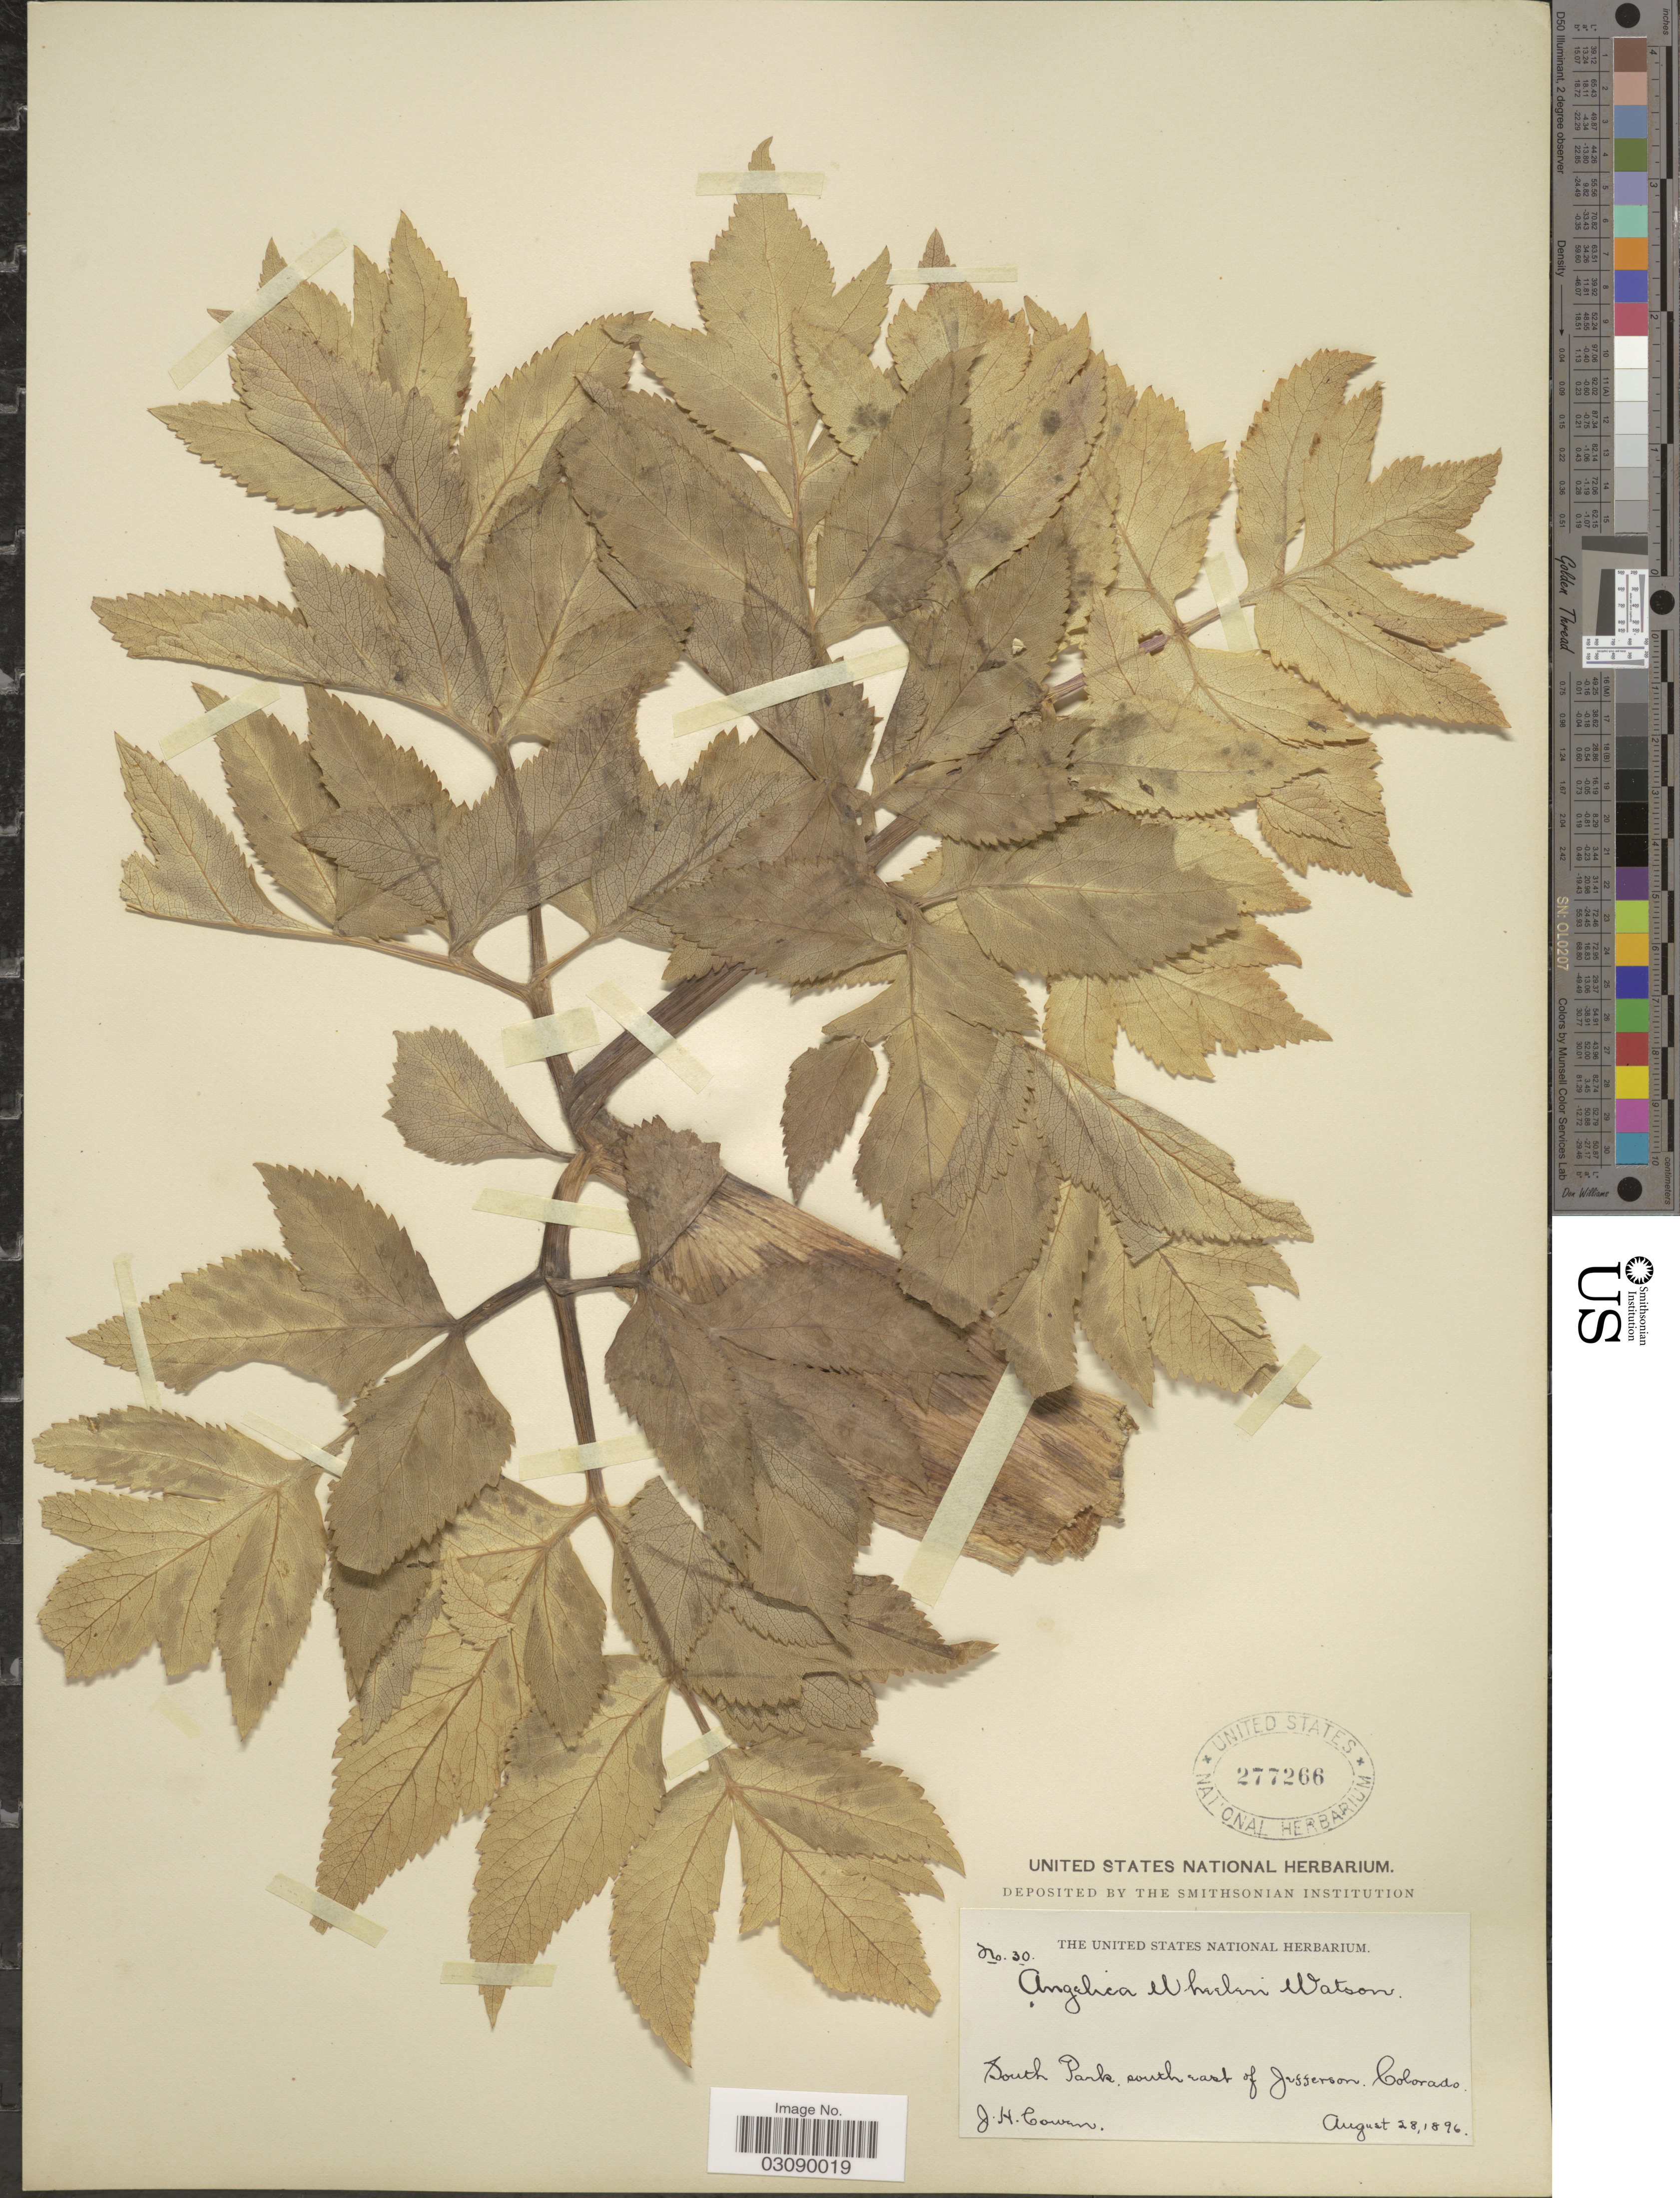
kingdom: Plantae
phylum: Tracheophyta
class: Magnoliopsida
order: Apiales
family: Apiaceae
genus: Angelica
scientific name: Angelica ampla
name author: A. Nelson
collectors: J. H. Cowen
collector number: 30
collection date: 1896-08-28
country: United States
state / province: Colorado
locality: South Park, south east of Jefferson.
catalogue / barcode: US 277266